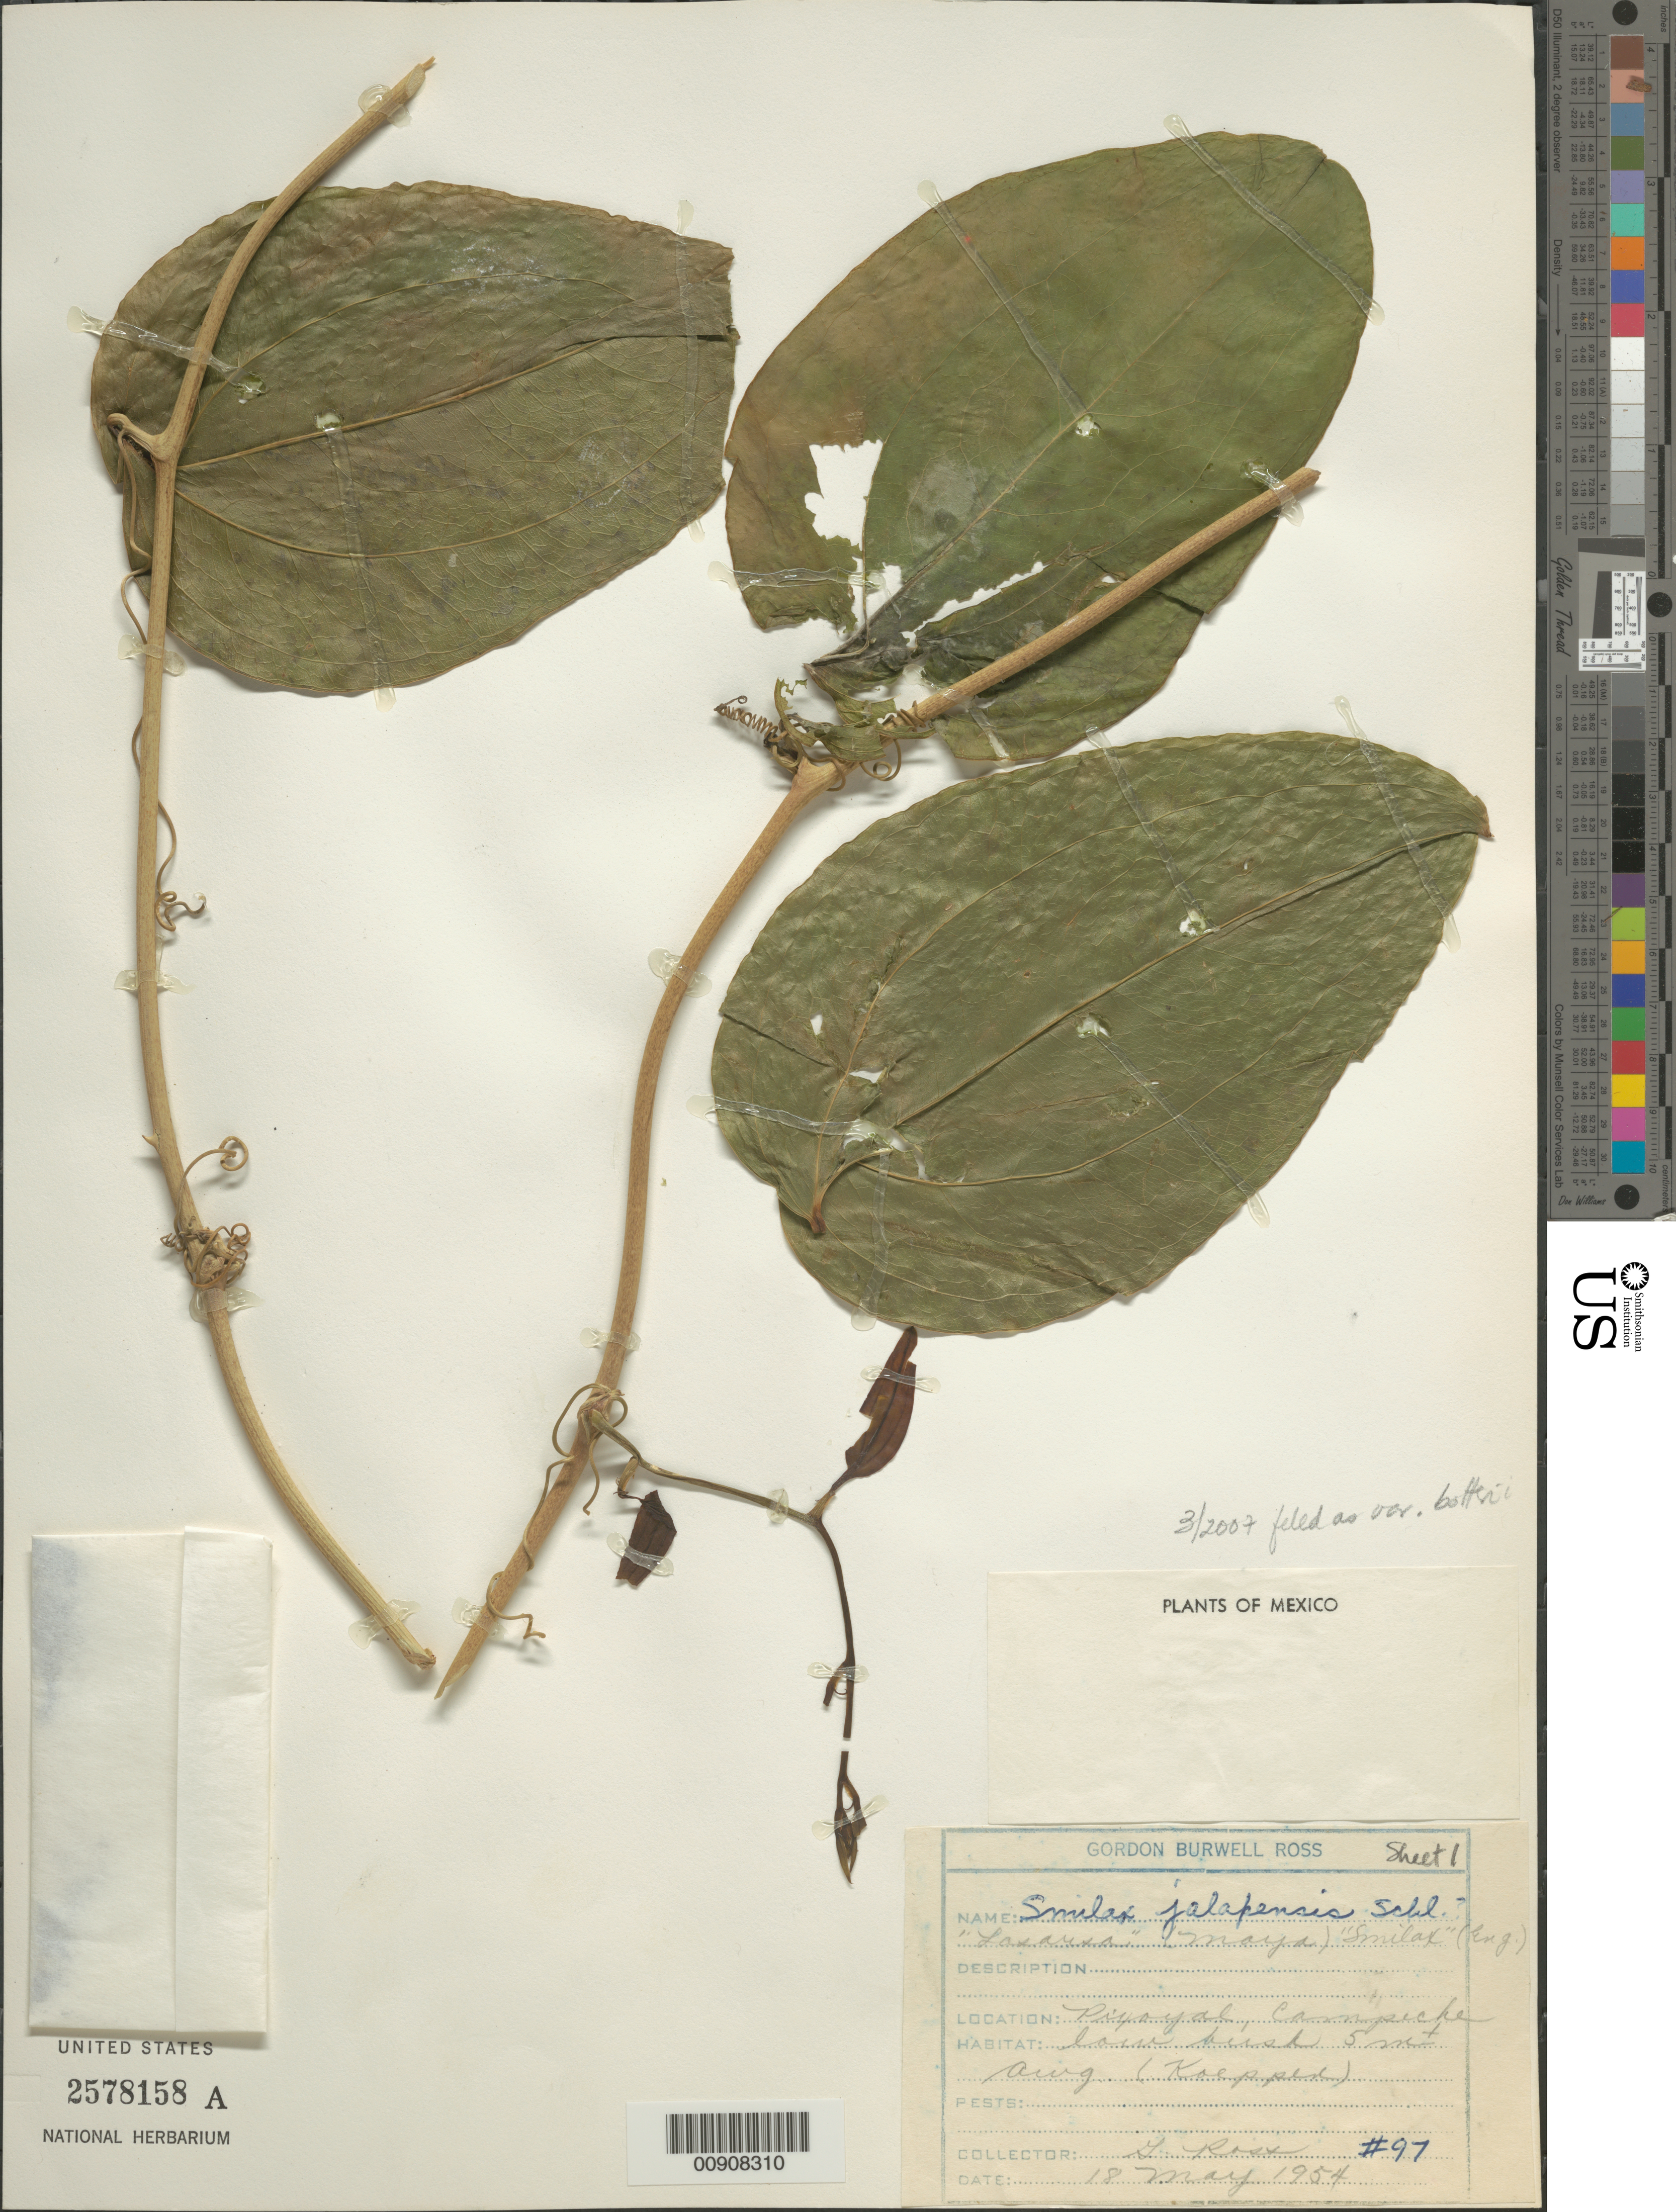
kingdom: Plantae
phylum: Tracheophyta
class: Liliopsida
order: Liliales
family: Smilacaceae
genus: Smilax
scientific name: Smilax jalapensis var. botteri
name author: (A. DC.) Killip & C.V. Morton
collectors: G. B. Ross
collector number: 97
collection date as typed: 18 May 1954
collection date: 1954-05-18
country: Mexico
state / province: Campeche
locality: Pixoyal, Campeche.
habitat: Low bush 5 mt. awg. (Koepped).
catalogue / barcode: US 2578158A